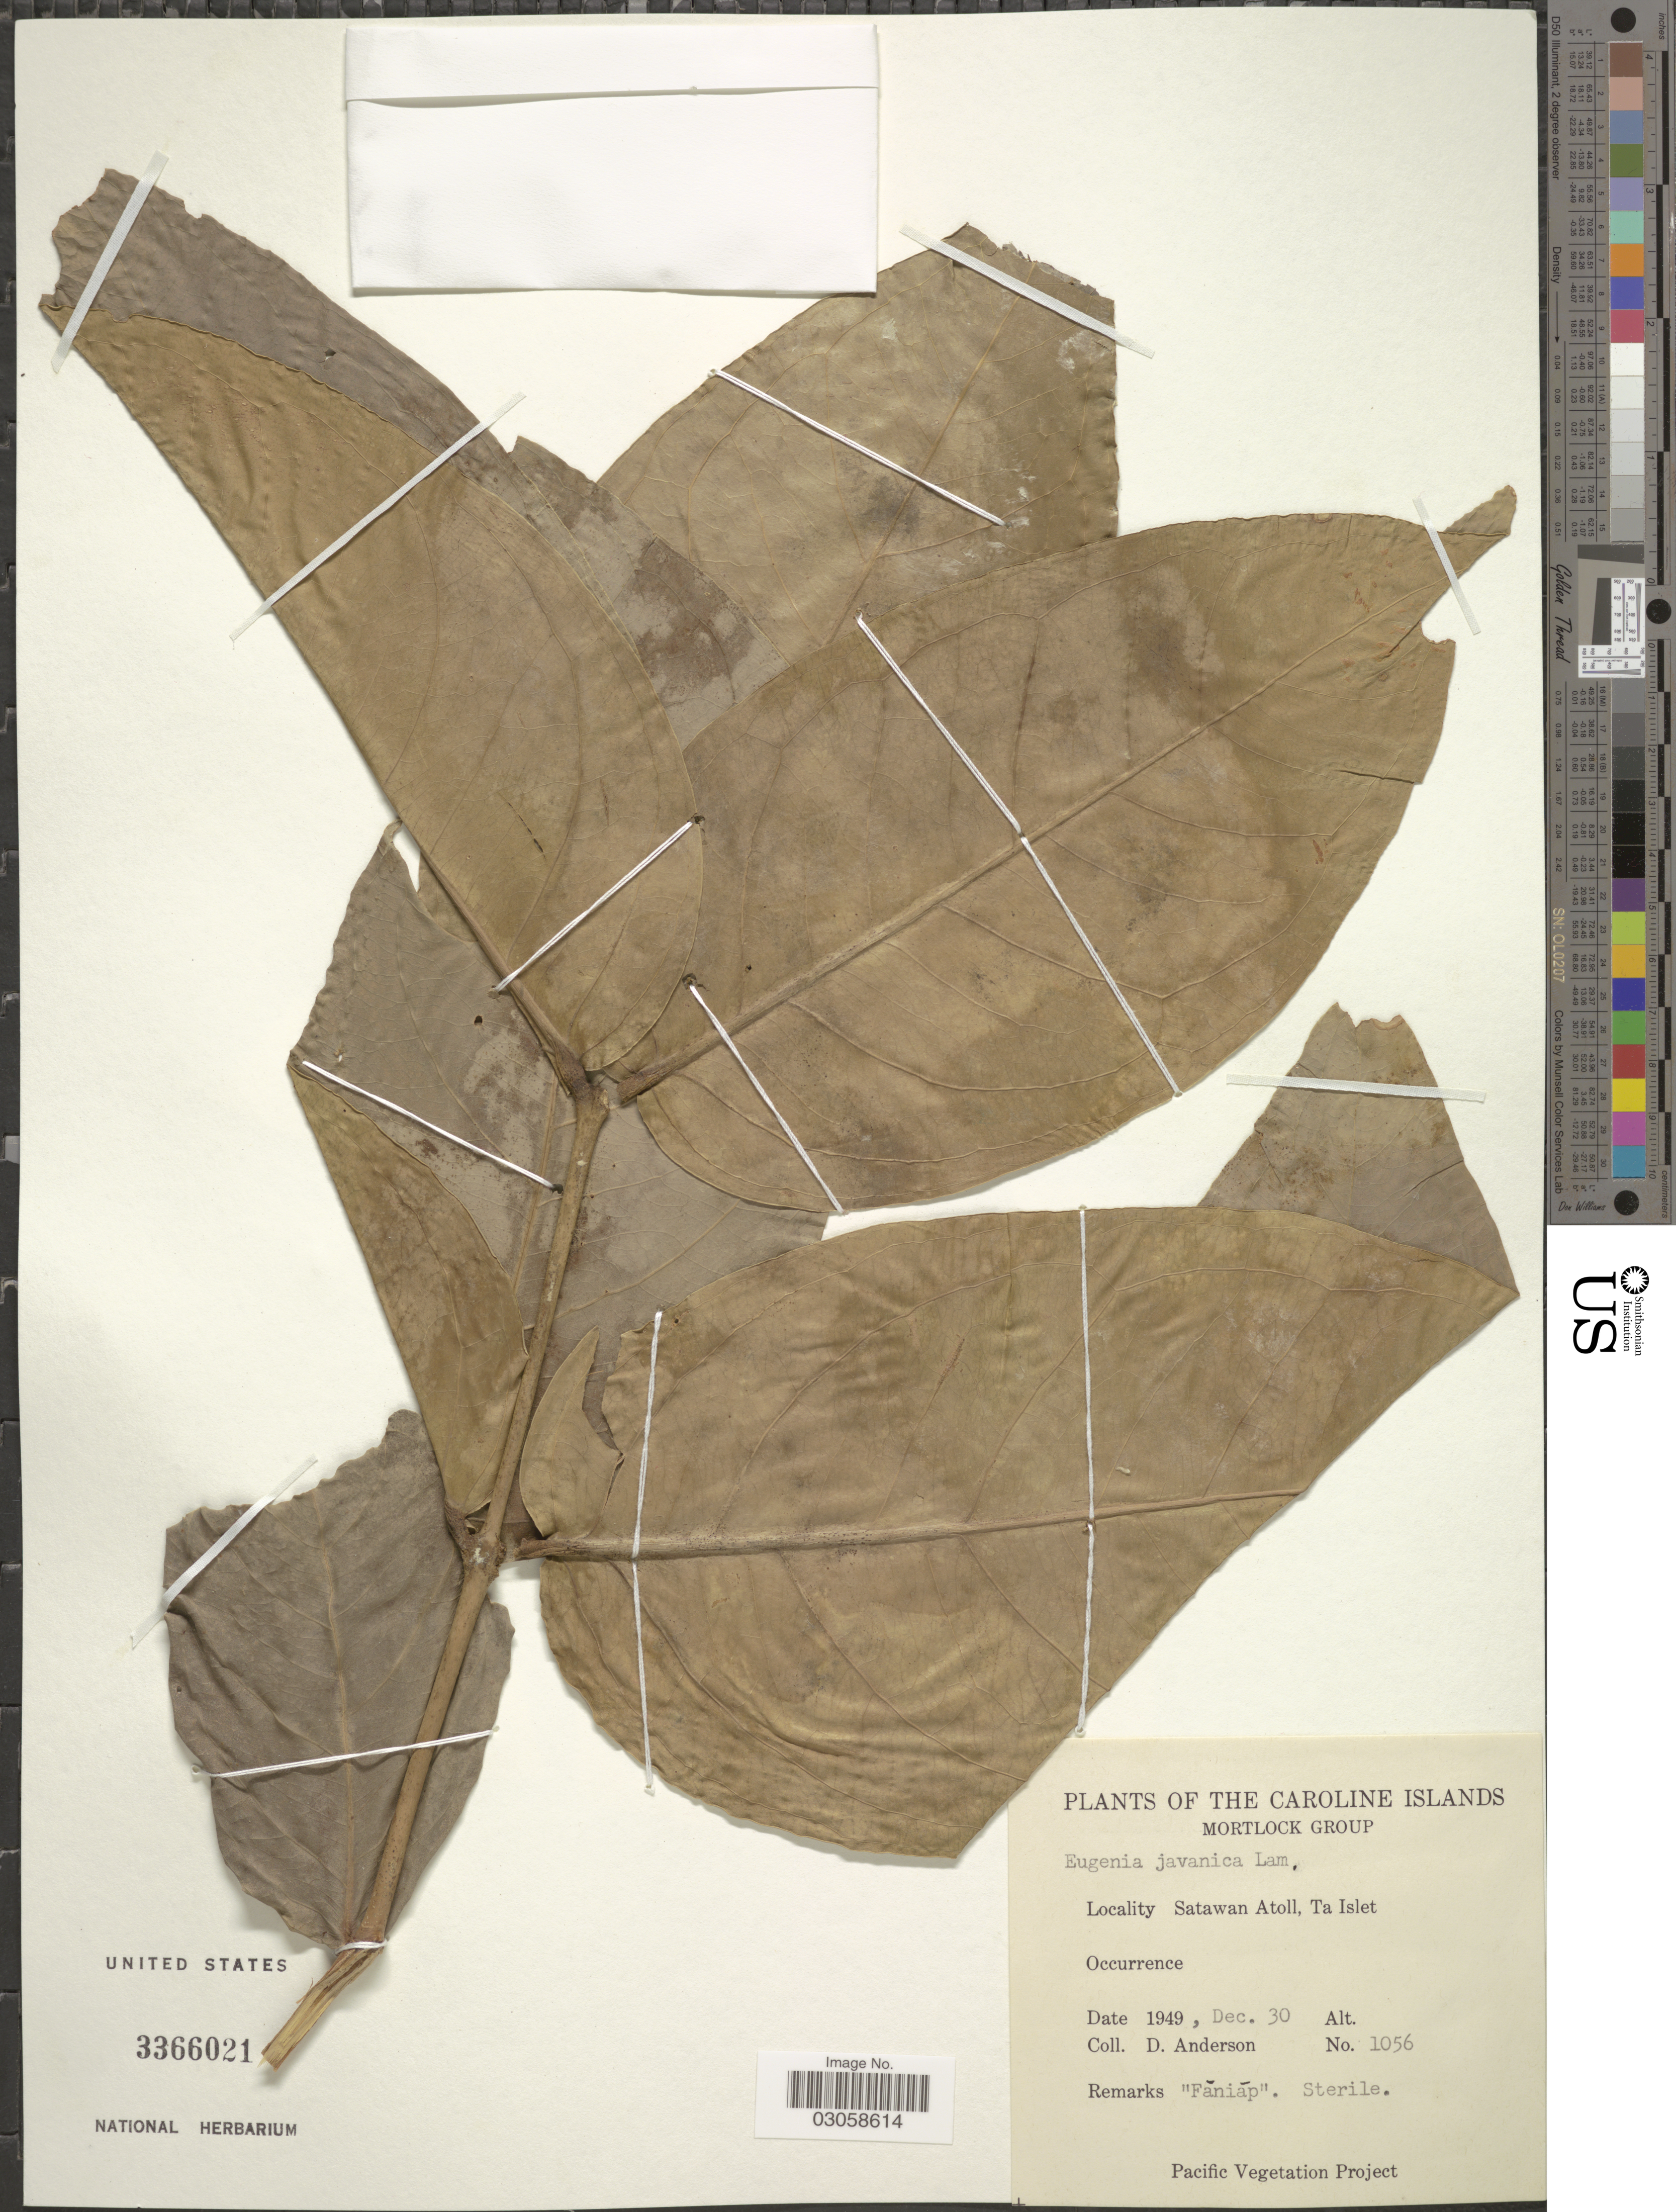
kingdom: Plantae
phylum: Tracheophyta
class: Magnoliopsida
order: Myrtales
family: Myrtaceae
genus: Syzygium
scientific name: Syzygium samarangense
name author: (Blume) Merr. & L.M. Perry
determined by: Strong, Mark T., (BOT), Smithsonian Institution - National Museum of Natural History (UNITED STATES)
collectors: D. Anderson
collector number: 1056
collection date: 1949-12-30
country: Micronesia, Federated States of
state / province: Truk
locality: Caroline Islands. Mortlock Group. Satawan Atoll, Ta Islet.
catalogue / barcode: US 3366021